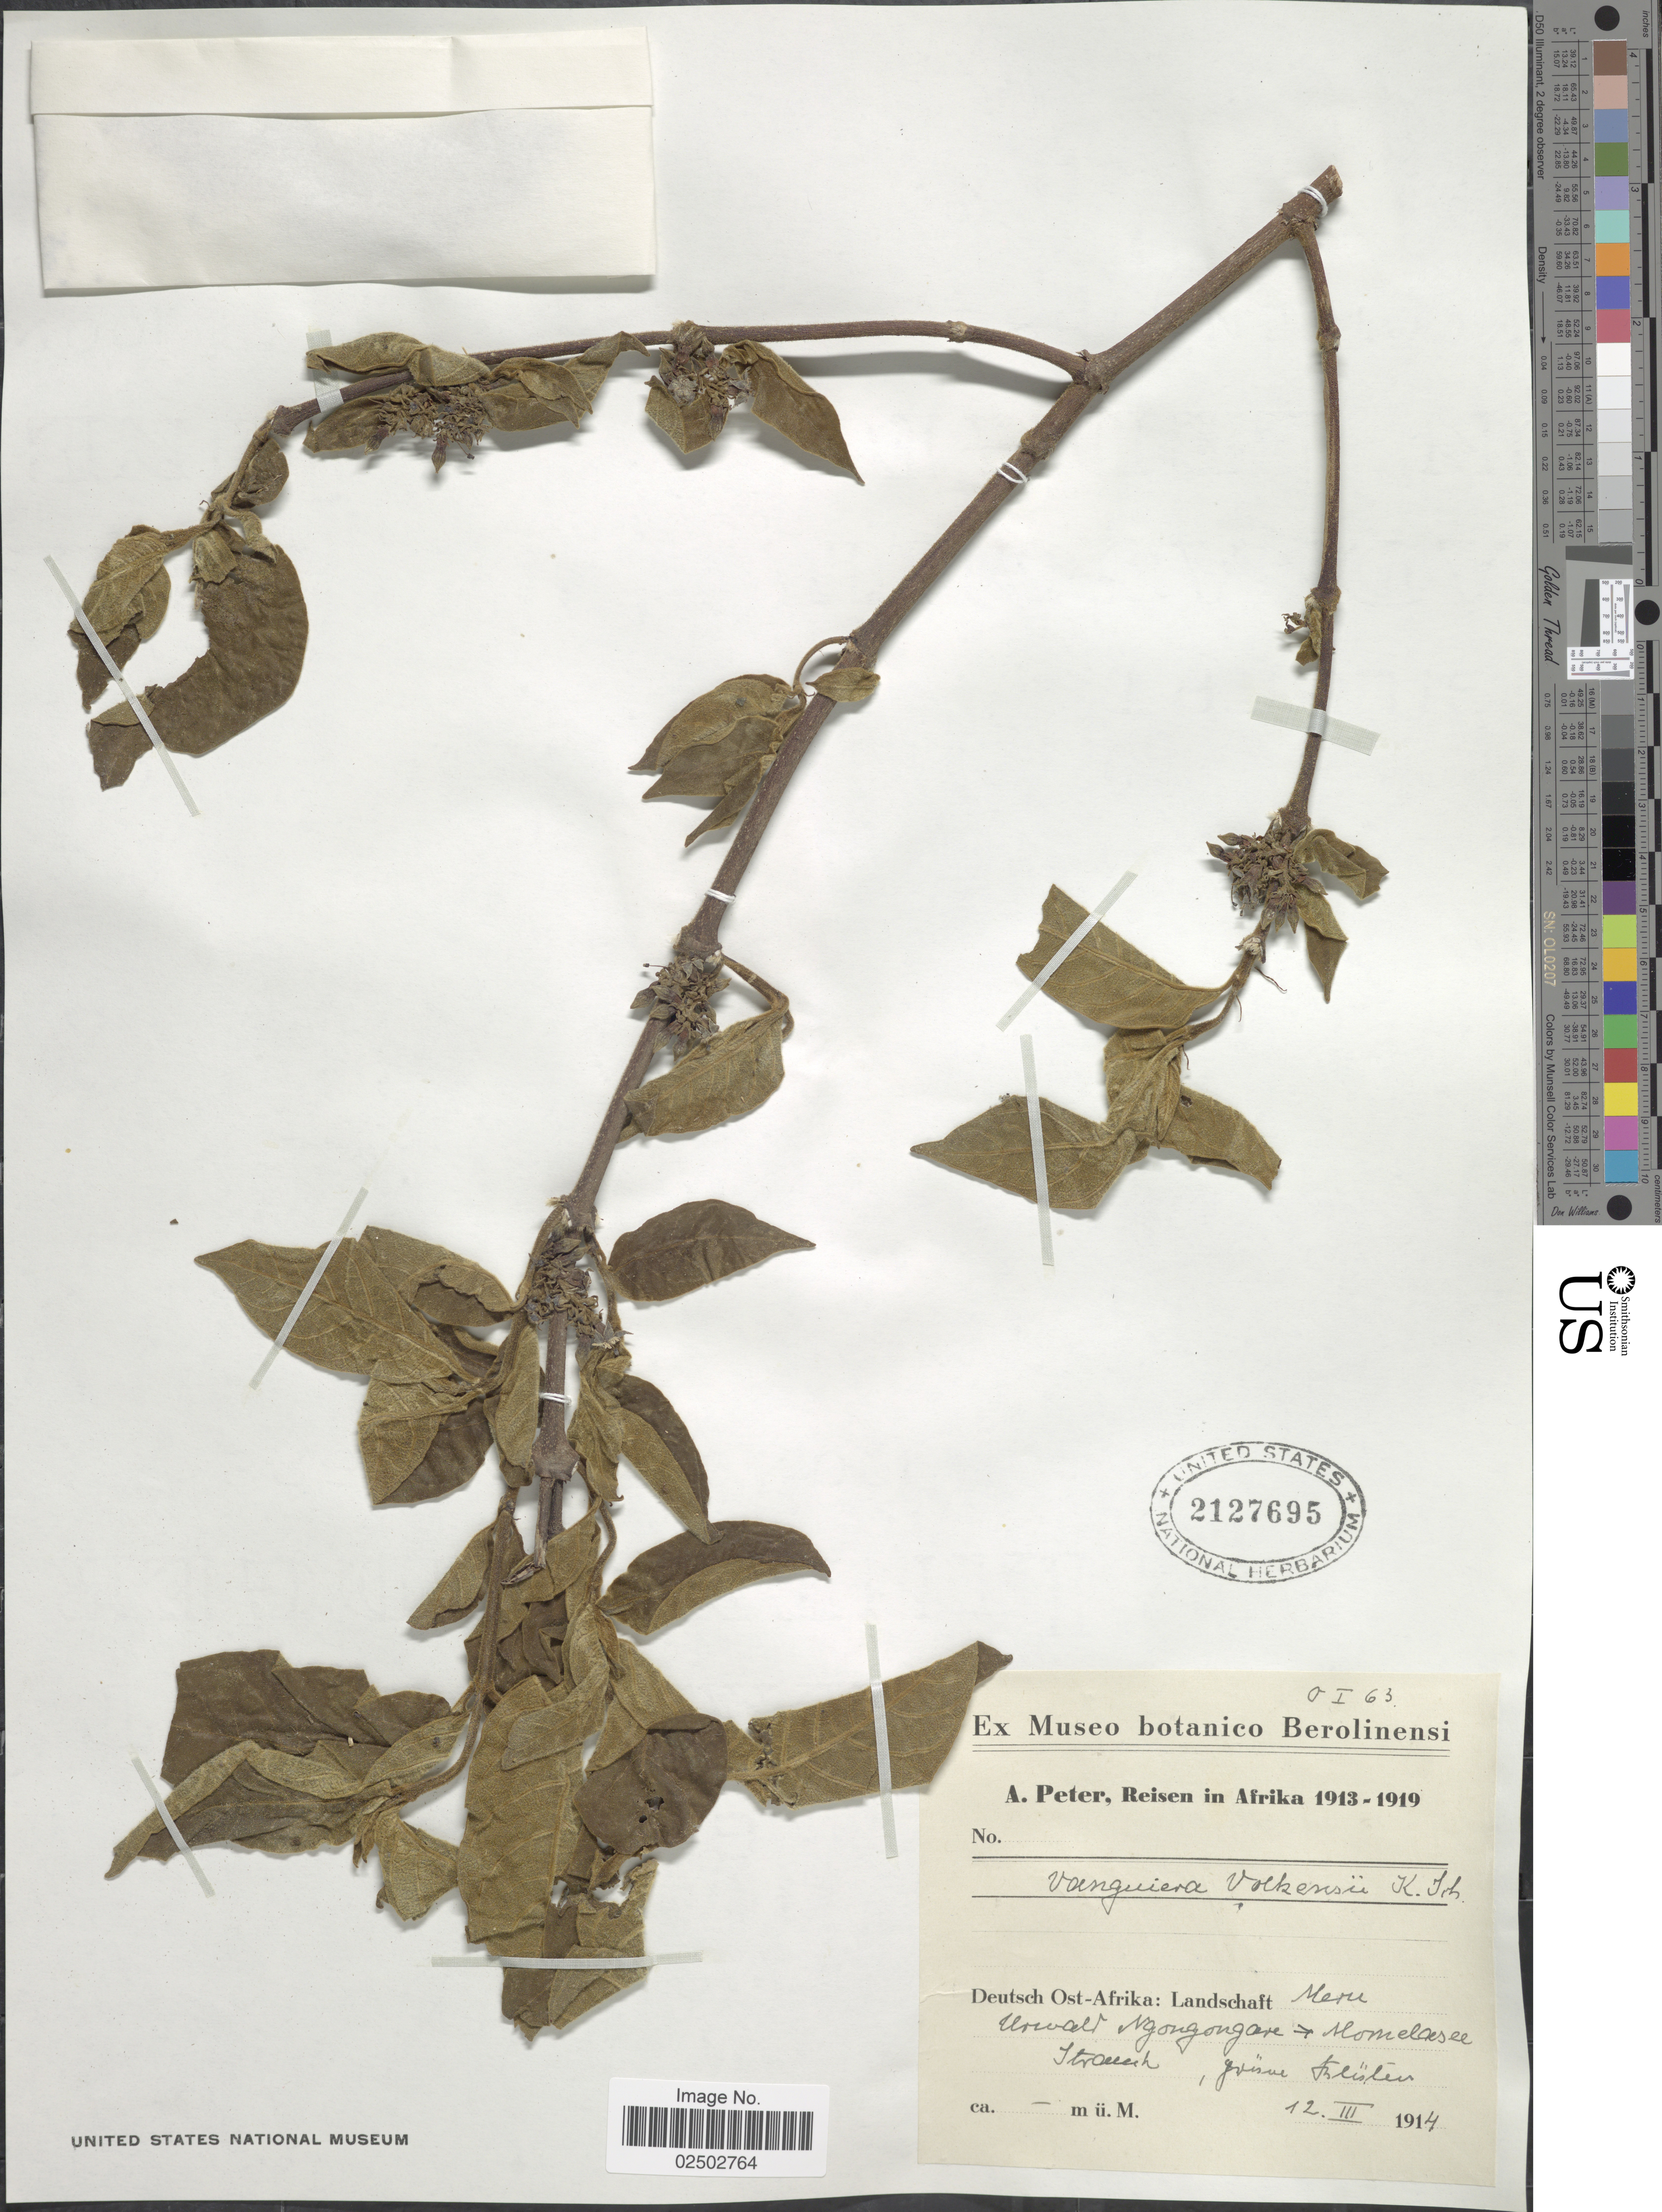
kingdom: Plantae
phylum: Tracheophyta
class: Magnoliopsida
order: Gentianales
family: Rubiaceae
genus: Vangueria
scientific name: Vangueria volkensii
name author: K. Schum.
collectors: A. Peter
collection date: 1914-03-12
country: Tanzania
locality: Deutsch Ost-Afrika: Landschaft Meru. Urwald Ngongongare [to] Momelasee.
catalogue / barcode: US 2127695